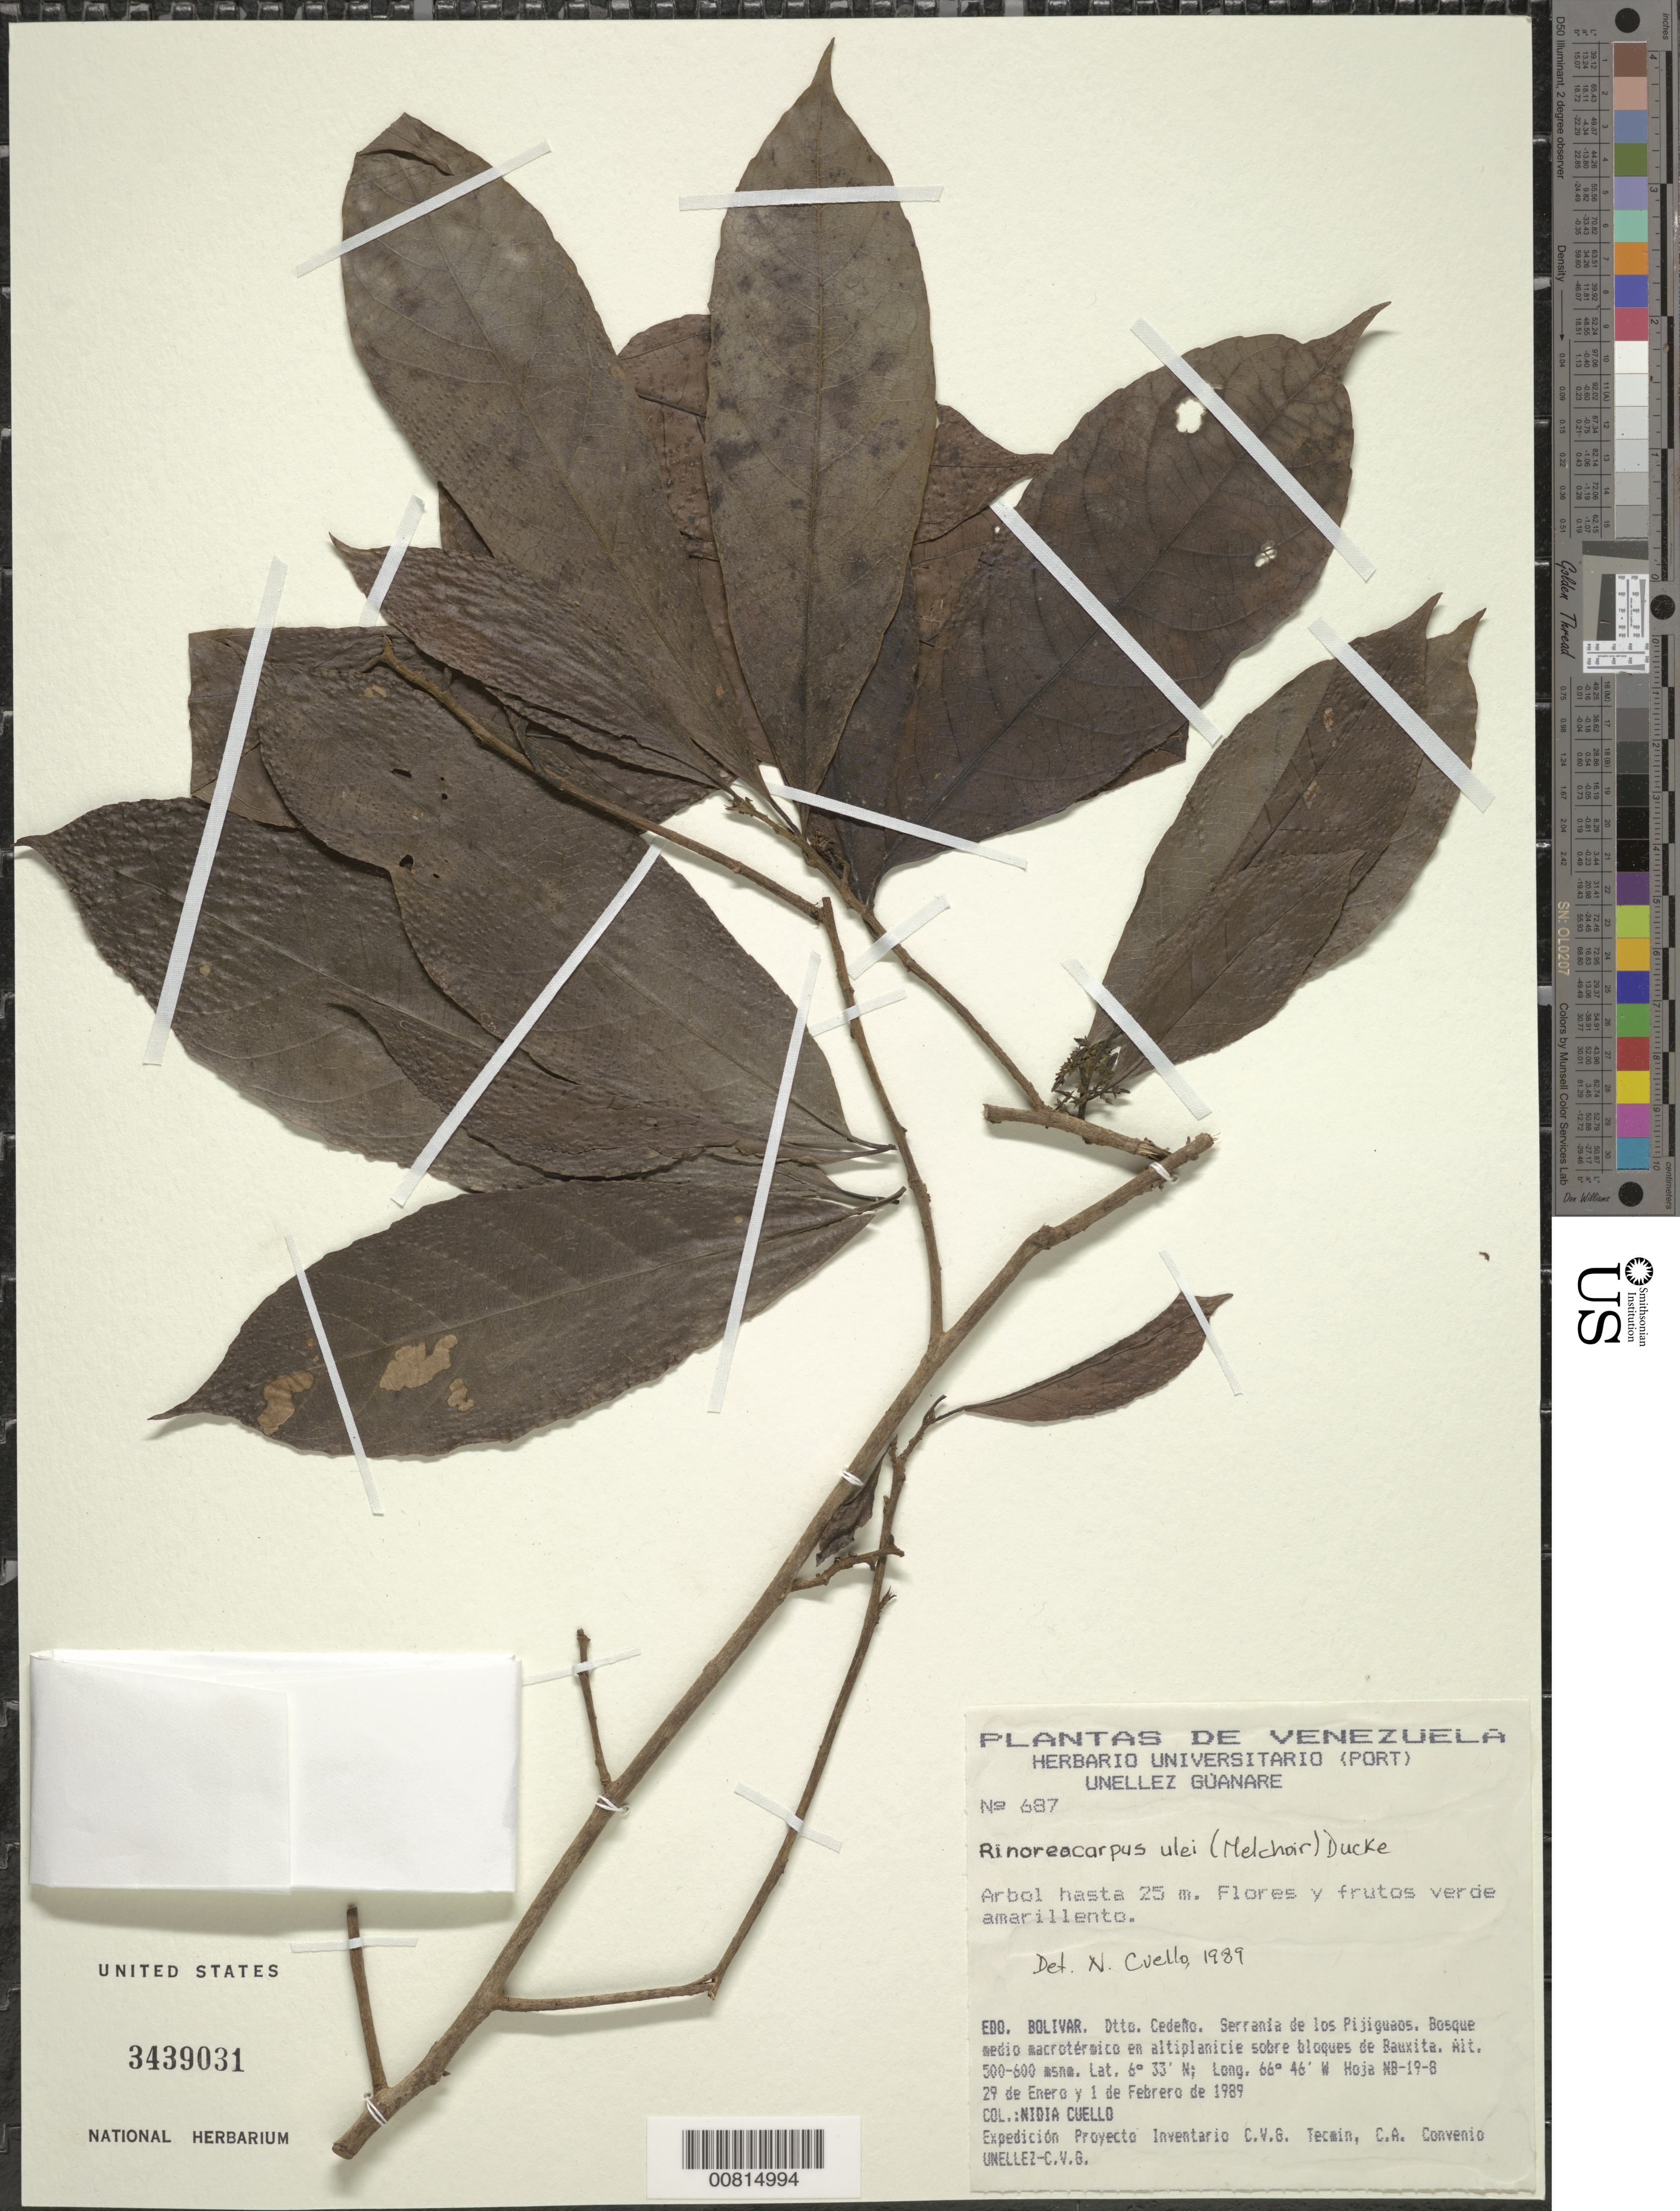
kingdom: Plantae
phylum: Tracheophyta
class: Magnoliopsida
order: Malpighiales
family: Violaceae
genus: Rinoreocarpus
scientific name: Rinoreocarpus ulei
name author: (Melch.) Ducke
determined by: Cuello, Nidia L.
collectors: N. L. Cuello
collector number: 687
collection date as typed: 29-Jan-89 to 1-Feb-89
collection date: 1989-01-29/1989-02-01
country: Venezuela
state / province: Bolívar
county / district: Cedeño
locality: Serranía de los Pijiguaos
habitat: Bosque medio macrotermico en altiplanicie sobre bloques de Bauxita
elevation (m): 500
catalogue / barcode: US 3439031